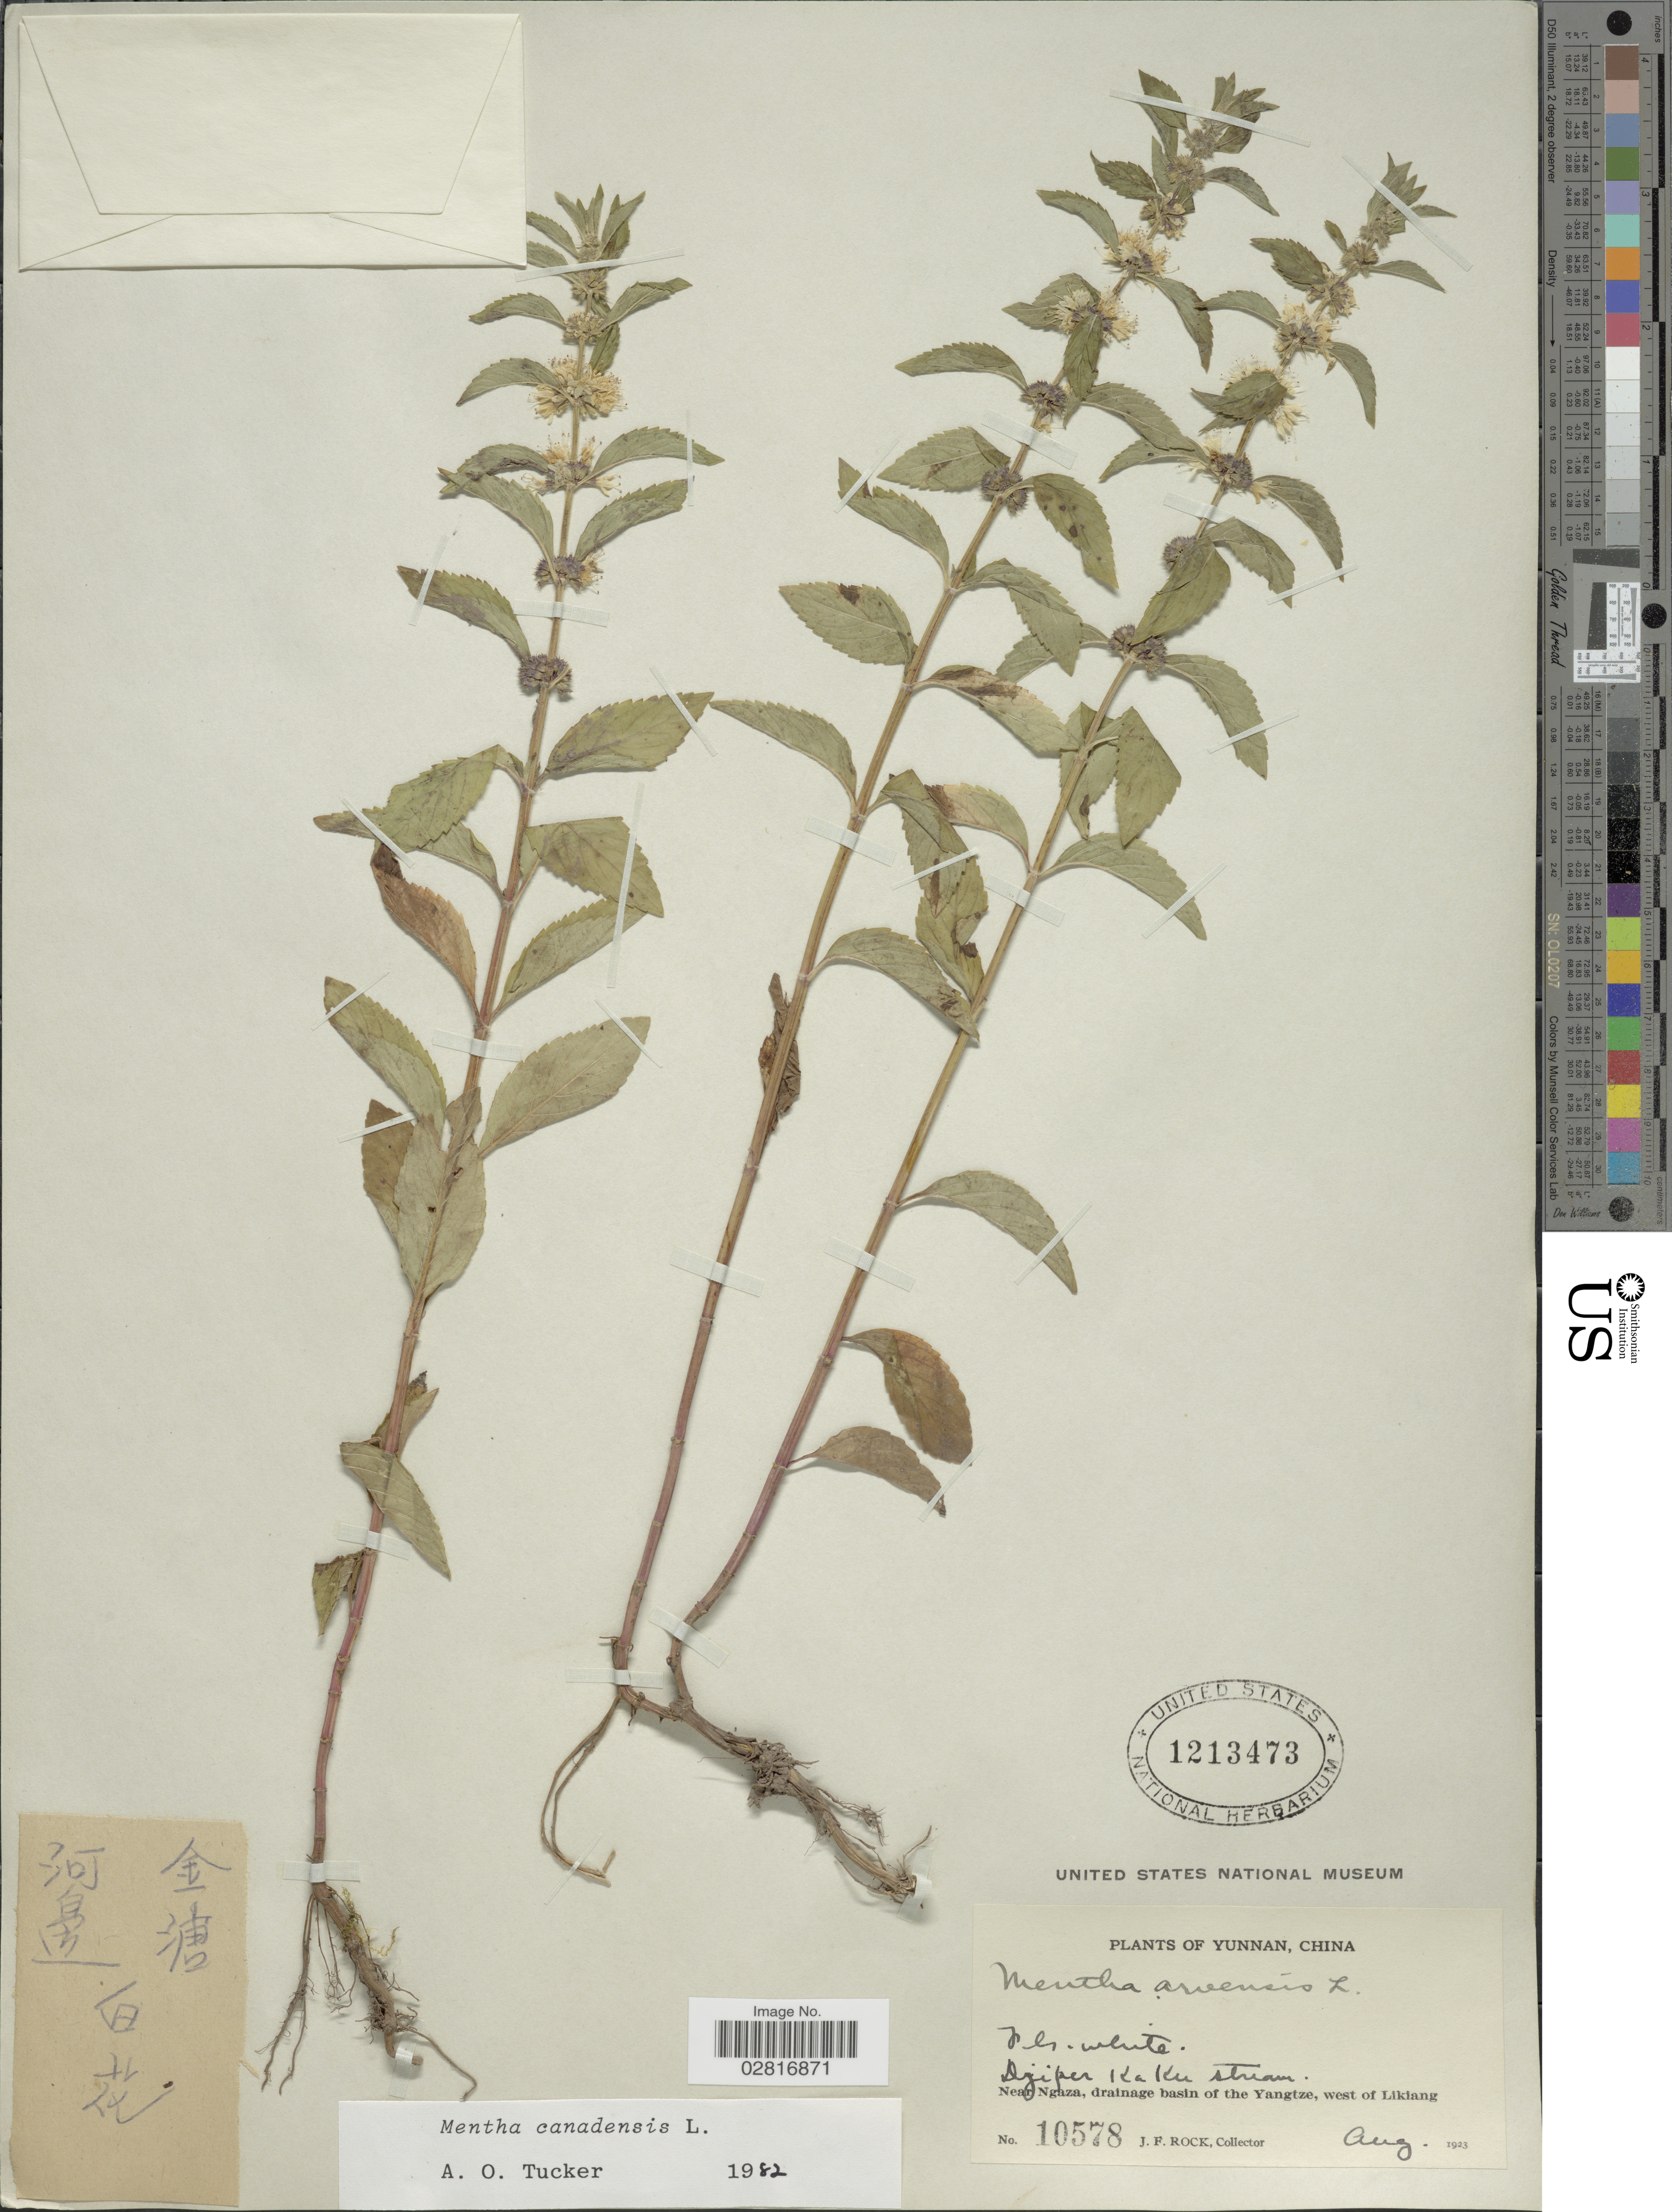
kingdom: Plantae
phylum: Tracheophyta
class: Magnoliopsida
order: Lamiales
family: Lamiaceae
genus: Mentha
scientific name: Mentha canadensis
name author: L.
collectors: J. Rock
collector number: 10578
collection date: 1923-08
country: China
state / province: Yunnan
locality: Yunnan, China, Near Ngaza, drainage basin of Yangtze, west of Likiang. Djiper Ka ku stream.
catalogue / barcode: US 1213473